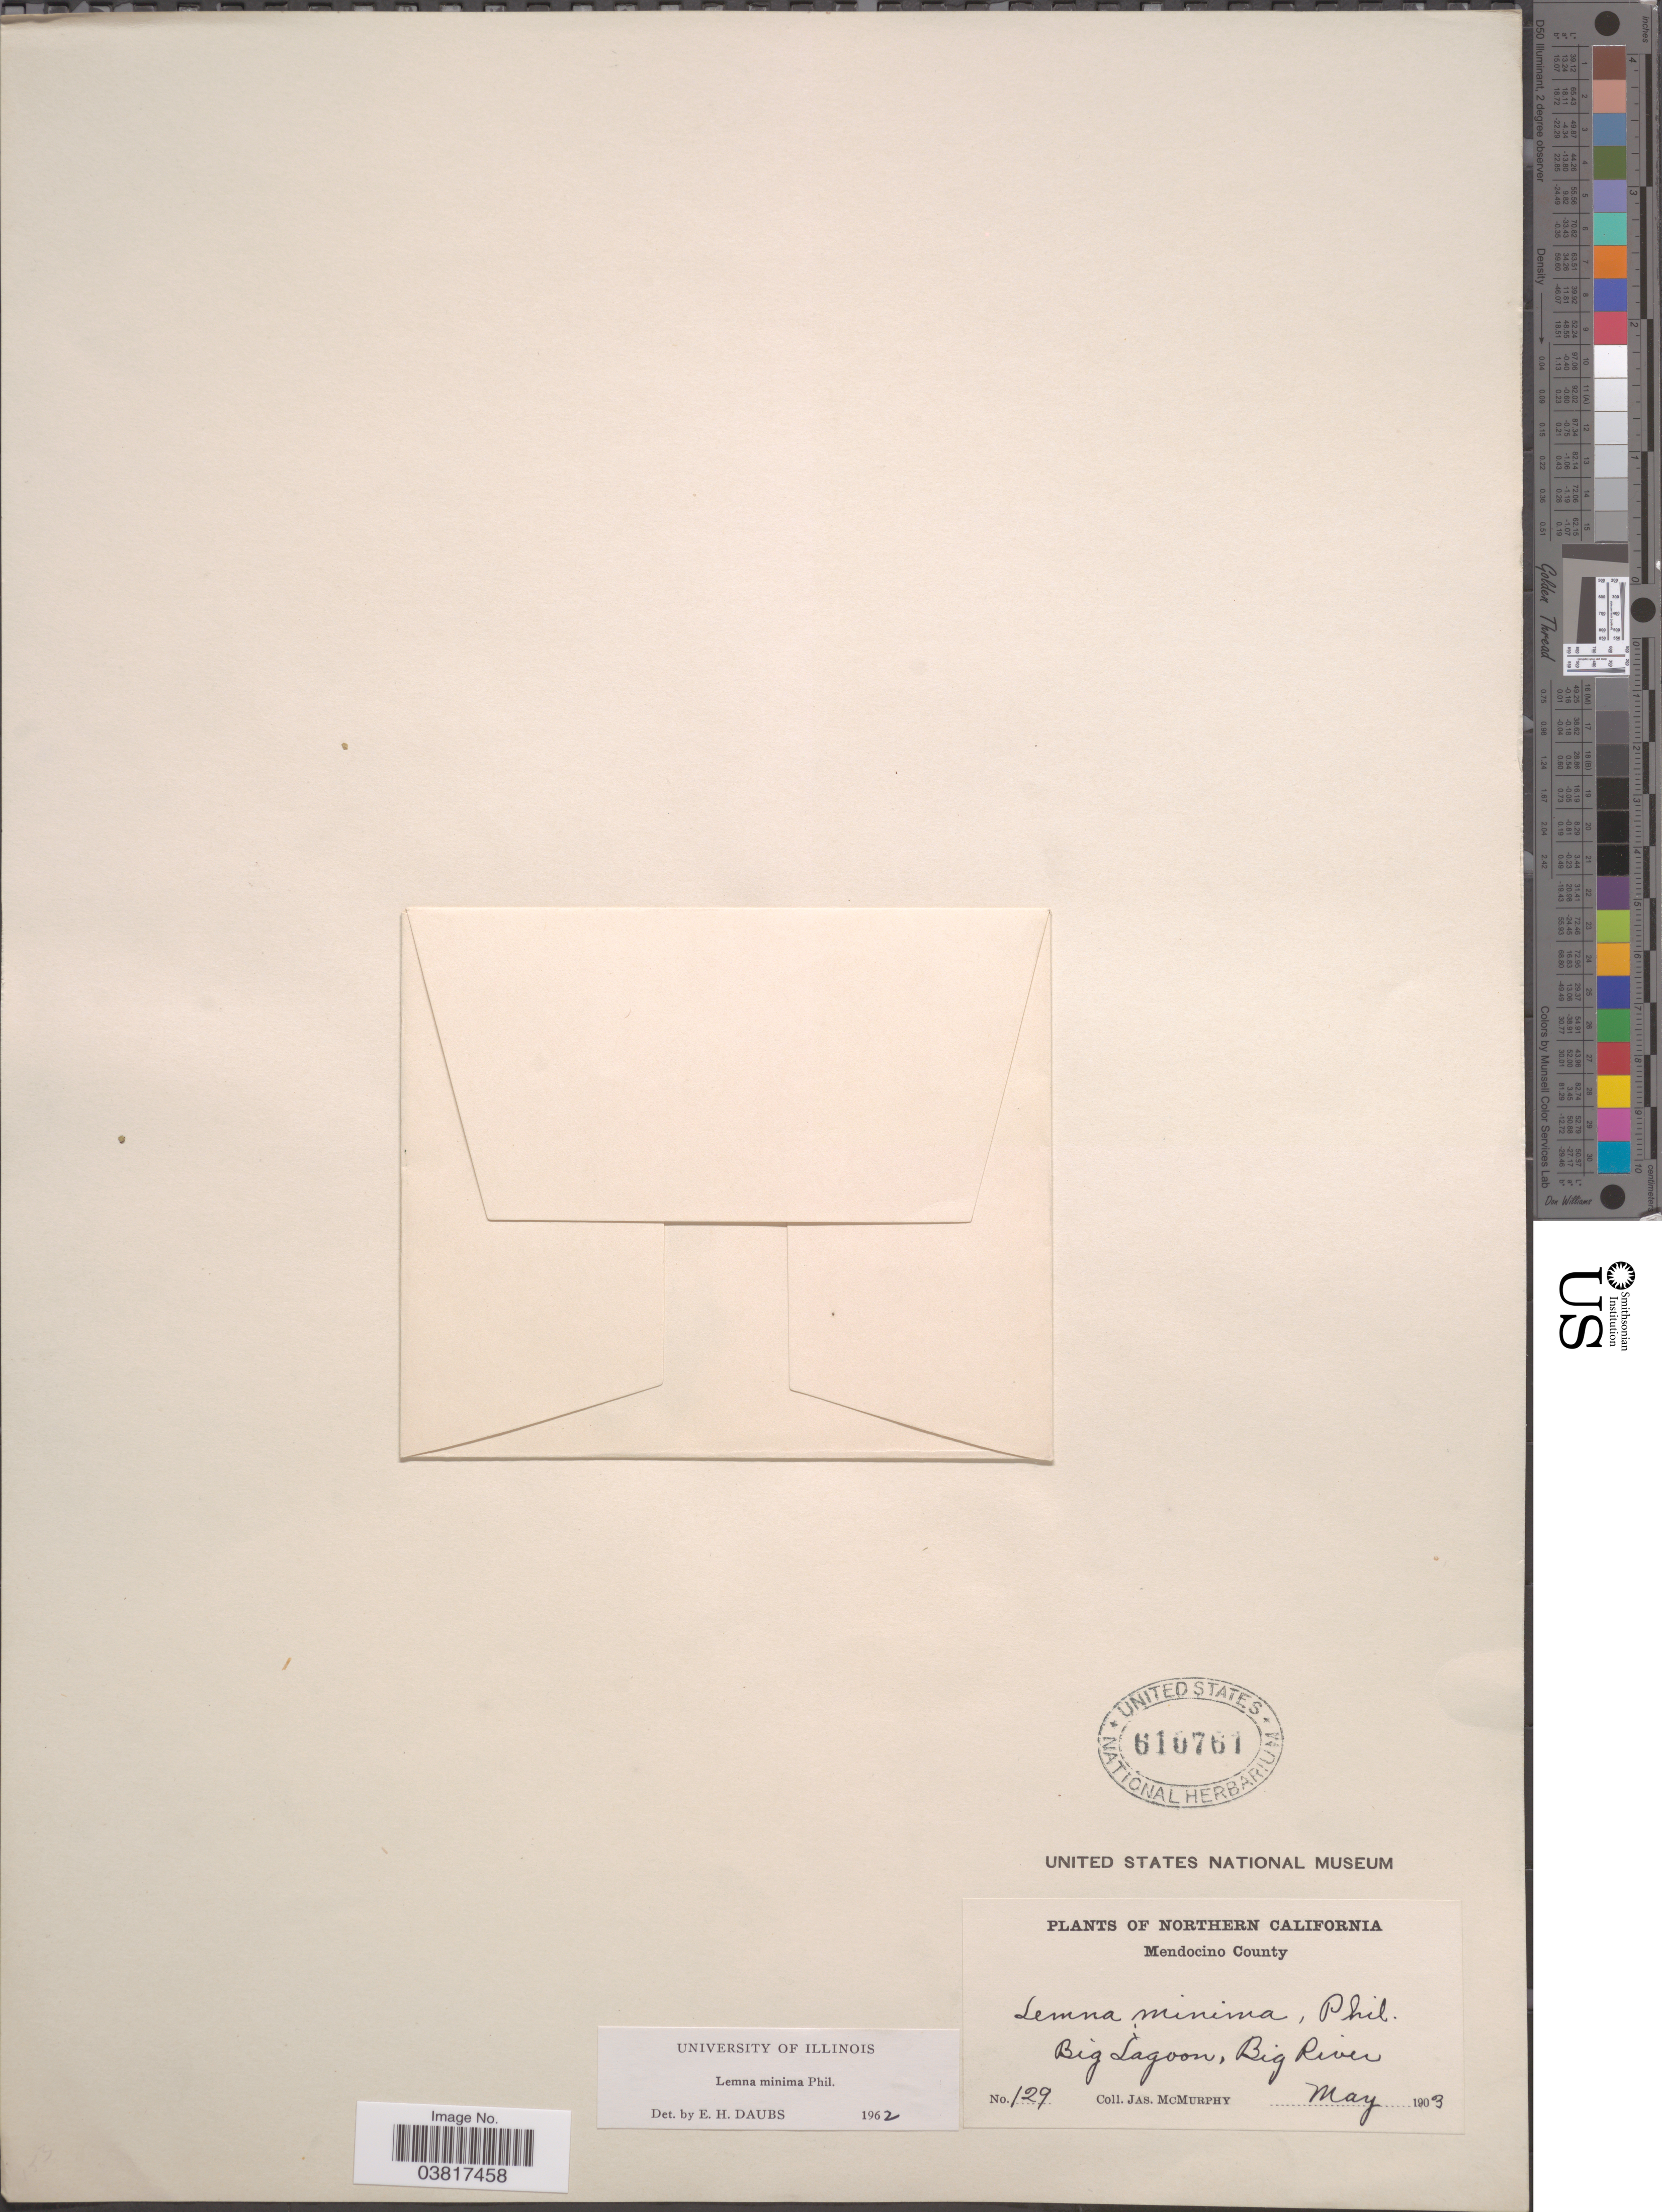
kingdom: Plantae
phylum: Tracheophyta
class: Liliopsida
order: Alismatales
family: Araceae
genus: Lemna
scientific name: Lemna minima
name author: Thuill. ex P. Beauv.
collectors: J. McMurphy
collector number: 129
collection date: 1903-05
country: United States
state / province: California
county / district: Mendocino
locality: Big Lagoon, Big River.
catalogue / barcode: US 610761